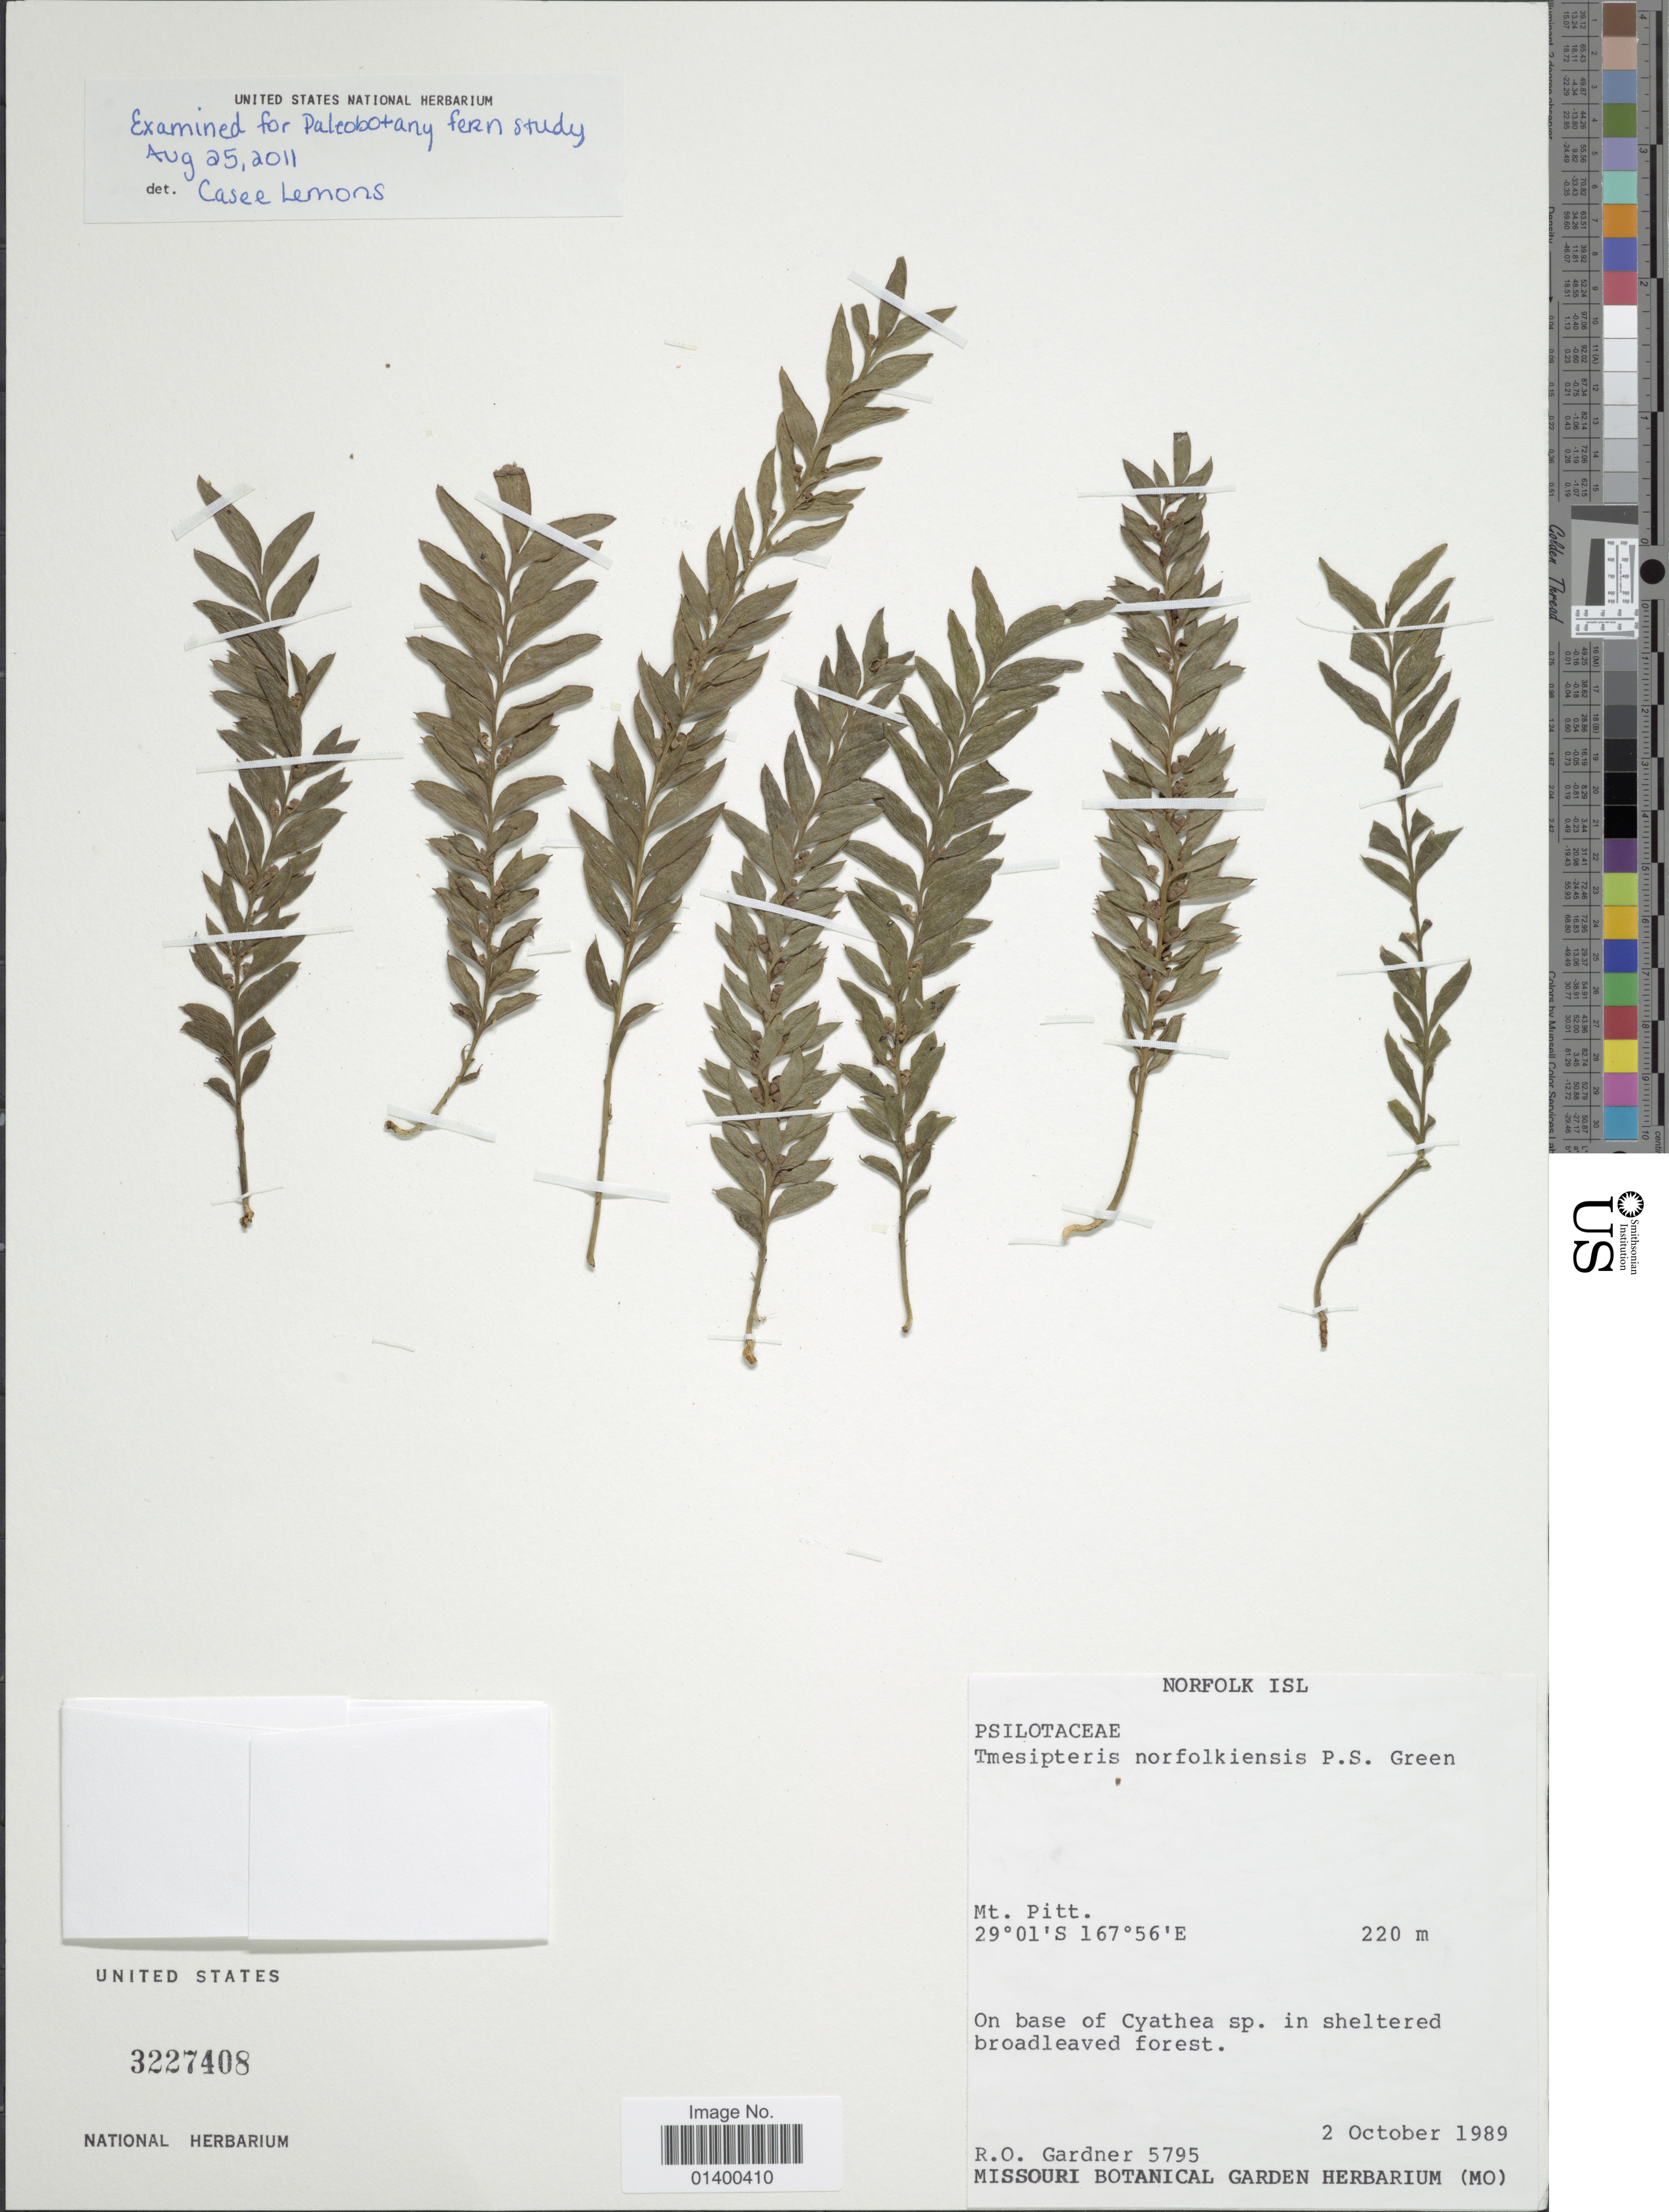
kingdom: Plantae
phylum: Tracheophyta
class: Polypodiopsida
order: Psilotales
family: Psilotaceae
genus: Tmesipteris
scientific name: Tmesipteris norfolkensis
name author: P.S. Green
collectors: R. O. Gardner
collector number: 5795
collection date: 1989-10-02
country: Australia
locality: Norfolk Isl. Mt. Pitt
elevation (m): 220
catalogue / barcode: US 3227408